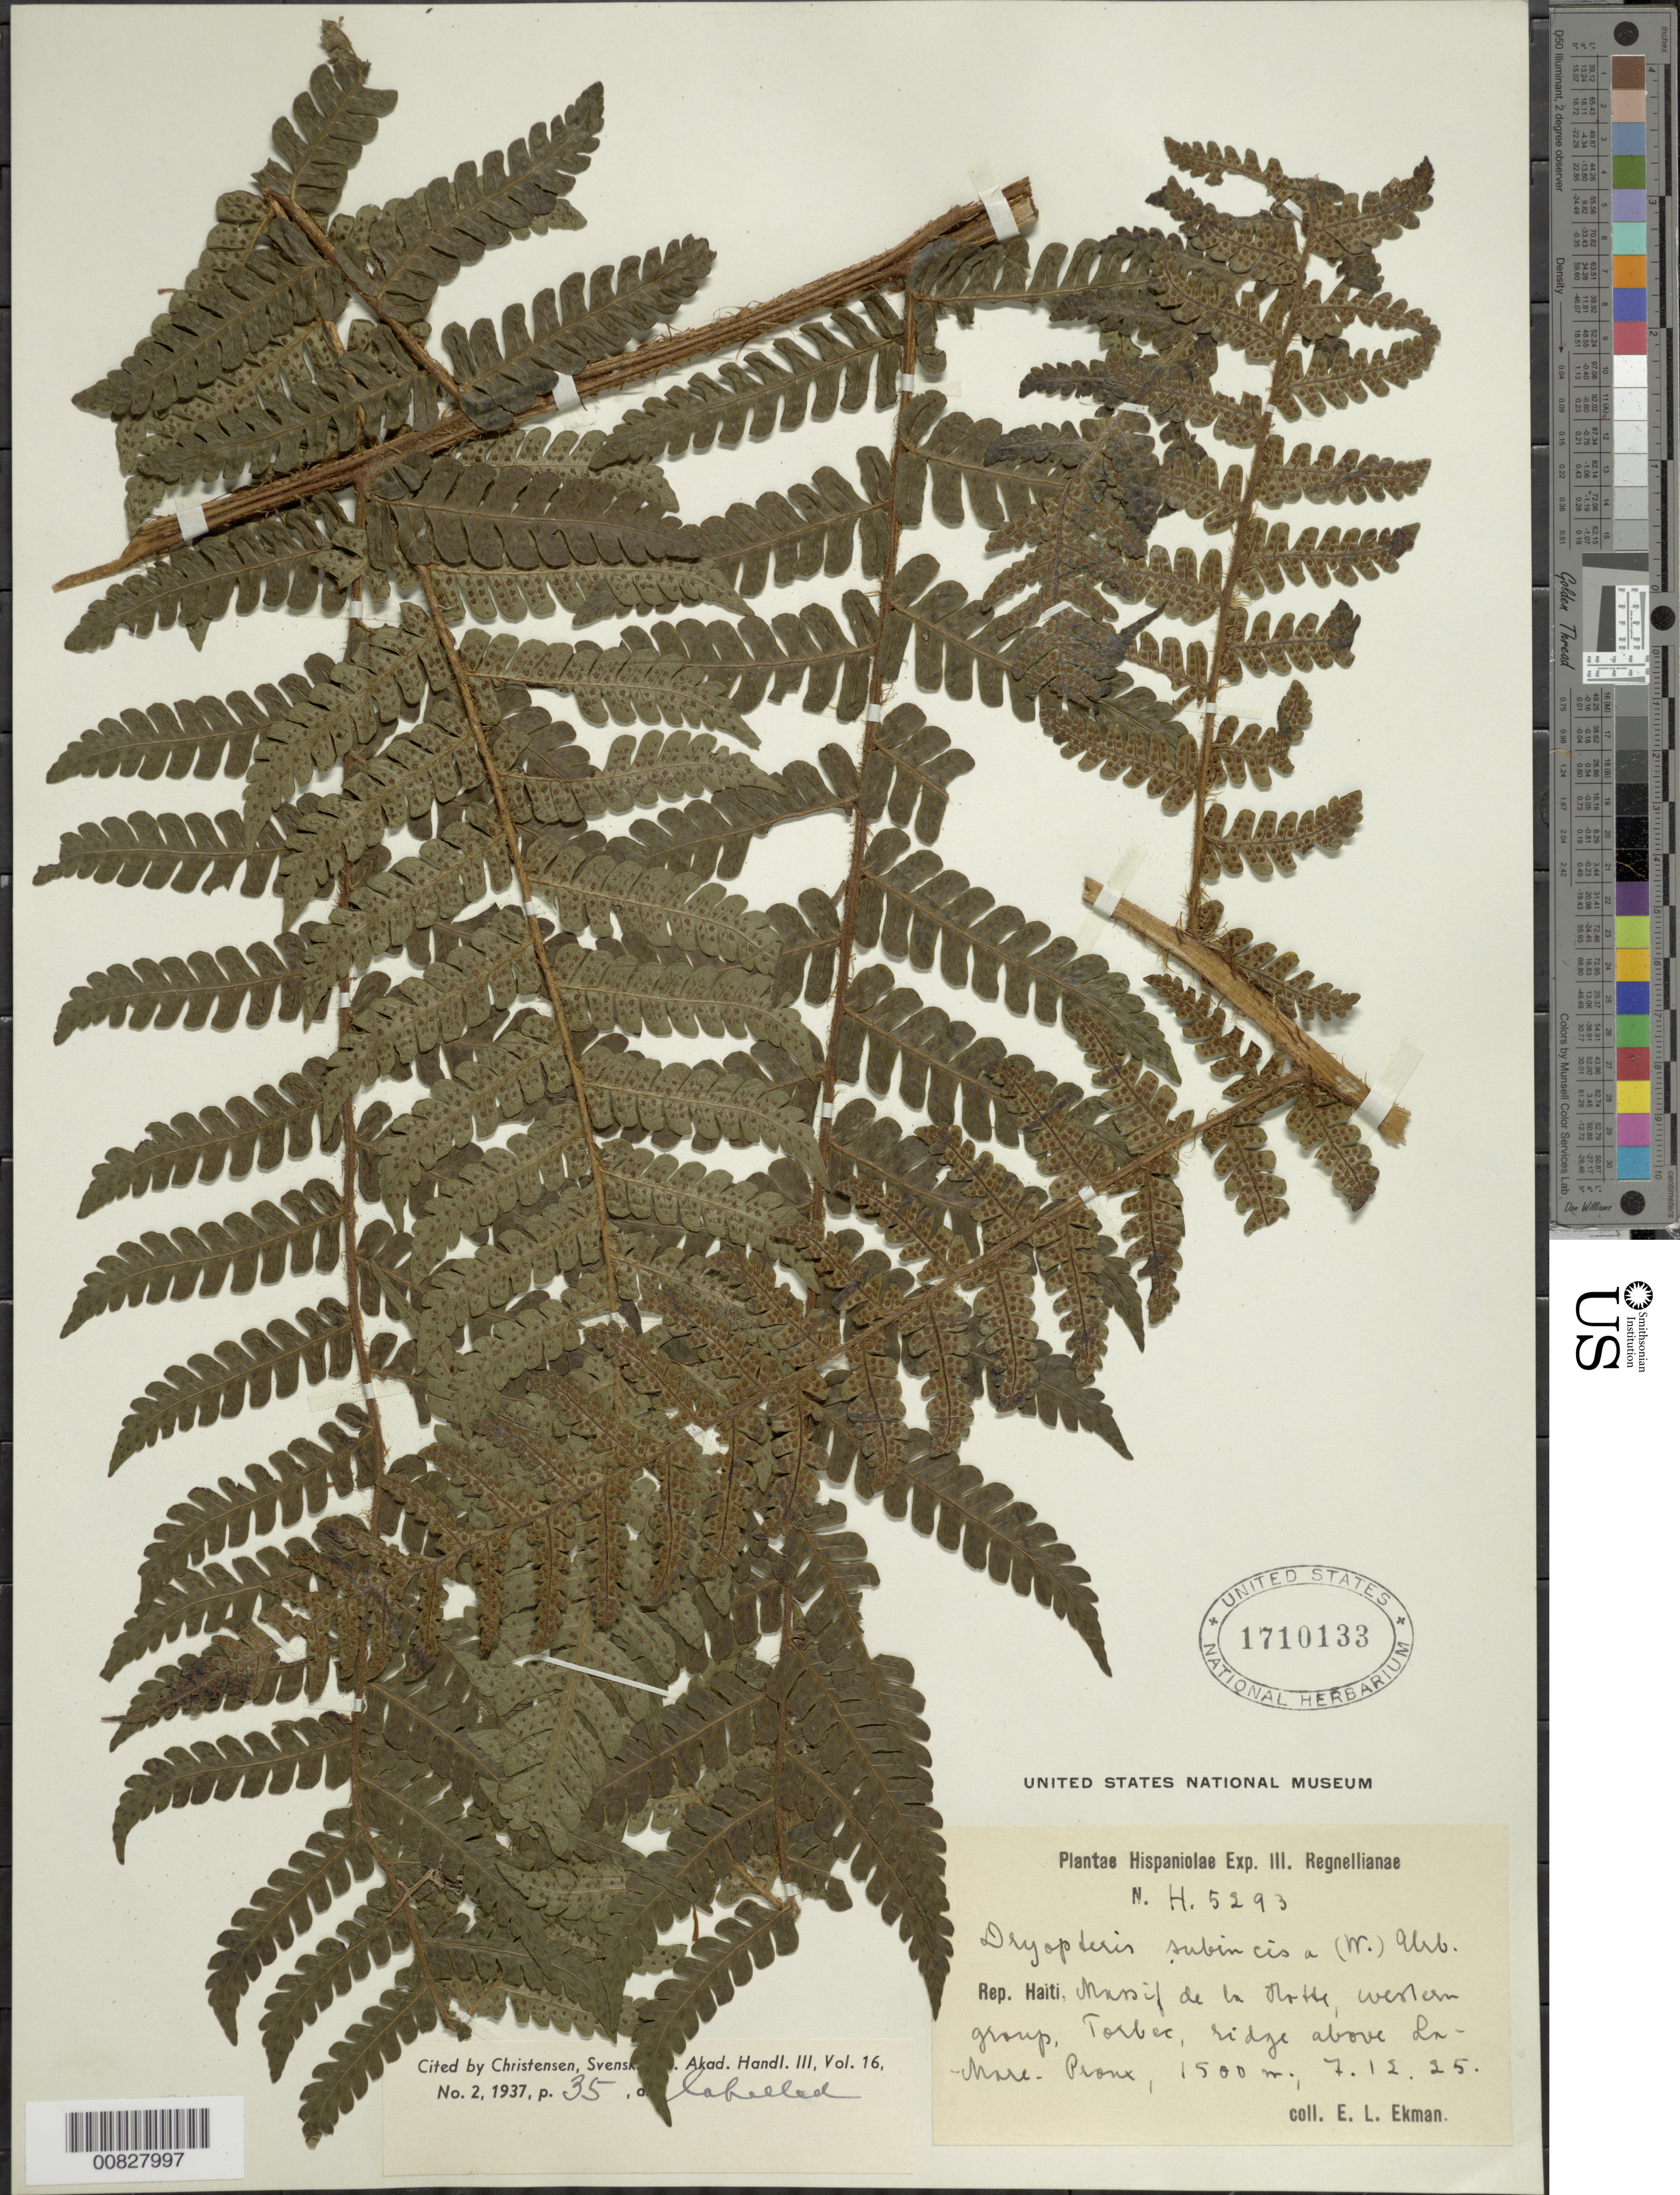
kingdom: Plantae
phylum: Tracheophyta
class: Polypodiopsida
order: Polypodiales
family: Dryopteridaceae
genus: Megalastrum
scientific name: Megalastrum subincisum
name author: (Willd.) A.R. Sm. & R.C. Moran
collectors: E. L. Ekman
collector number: H 5293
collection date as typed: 07 Dec 1925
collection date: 1925-12-07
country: Haiti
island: Hispaniola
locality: Massif de la Hotte, western group, Torbec, above La Mare Proux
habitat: Ridge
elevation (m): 1500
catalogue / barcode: US 1710133